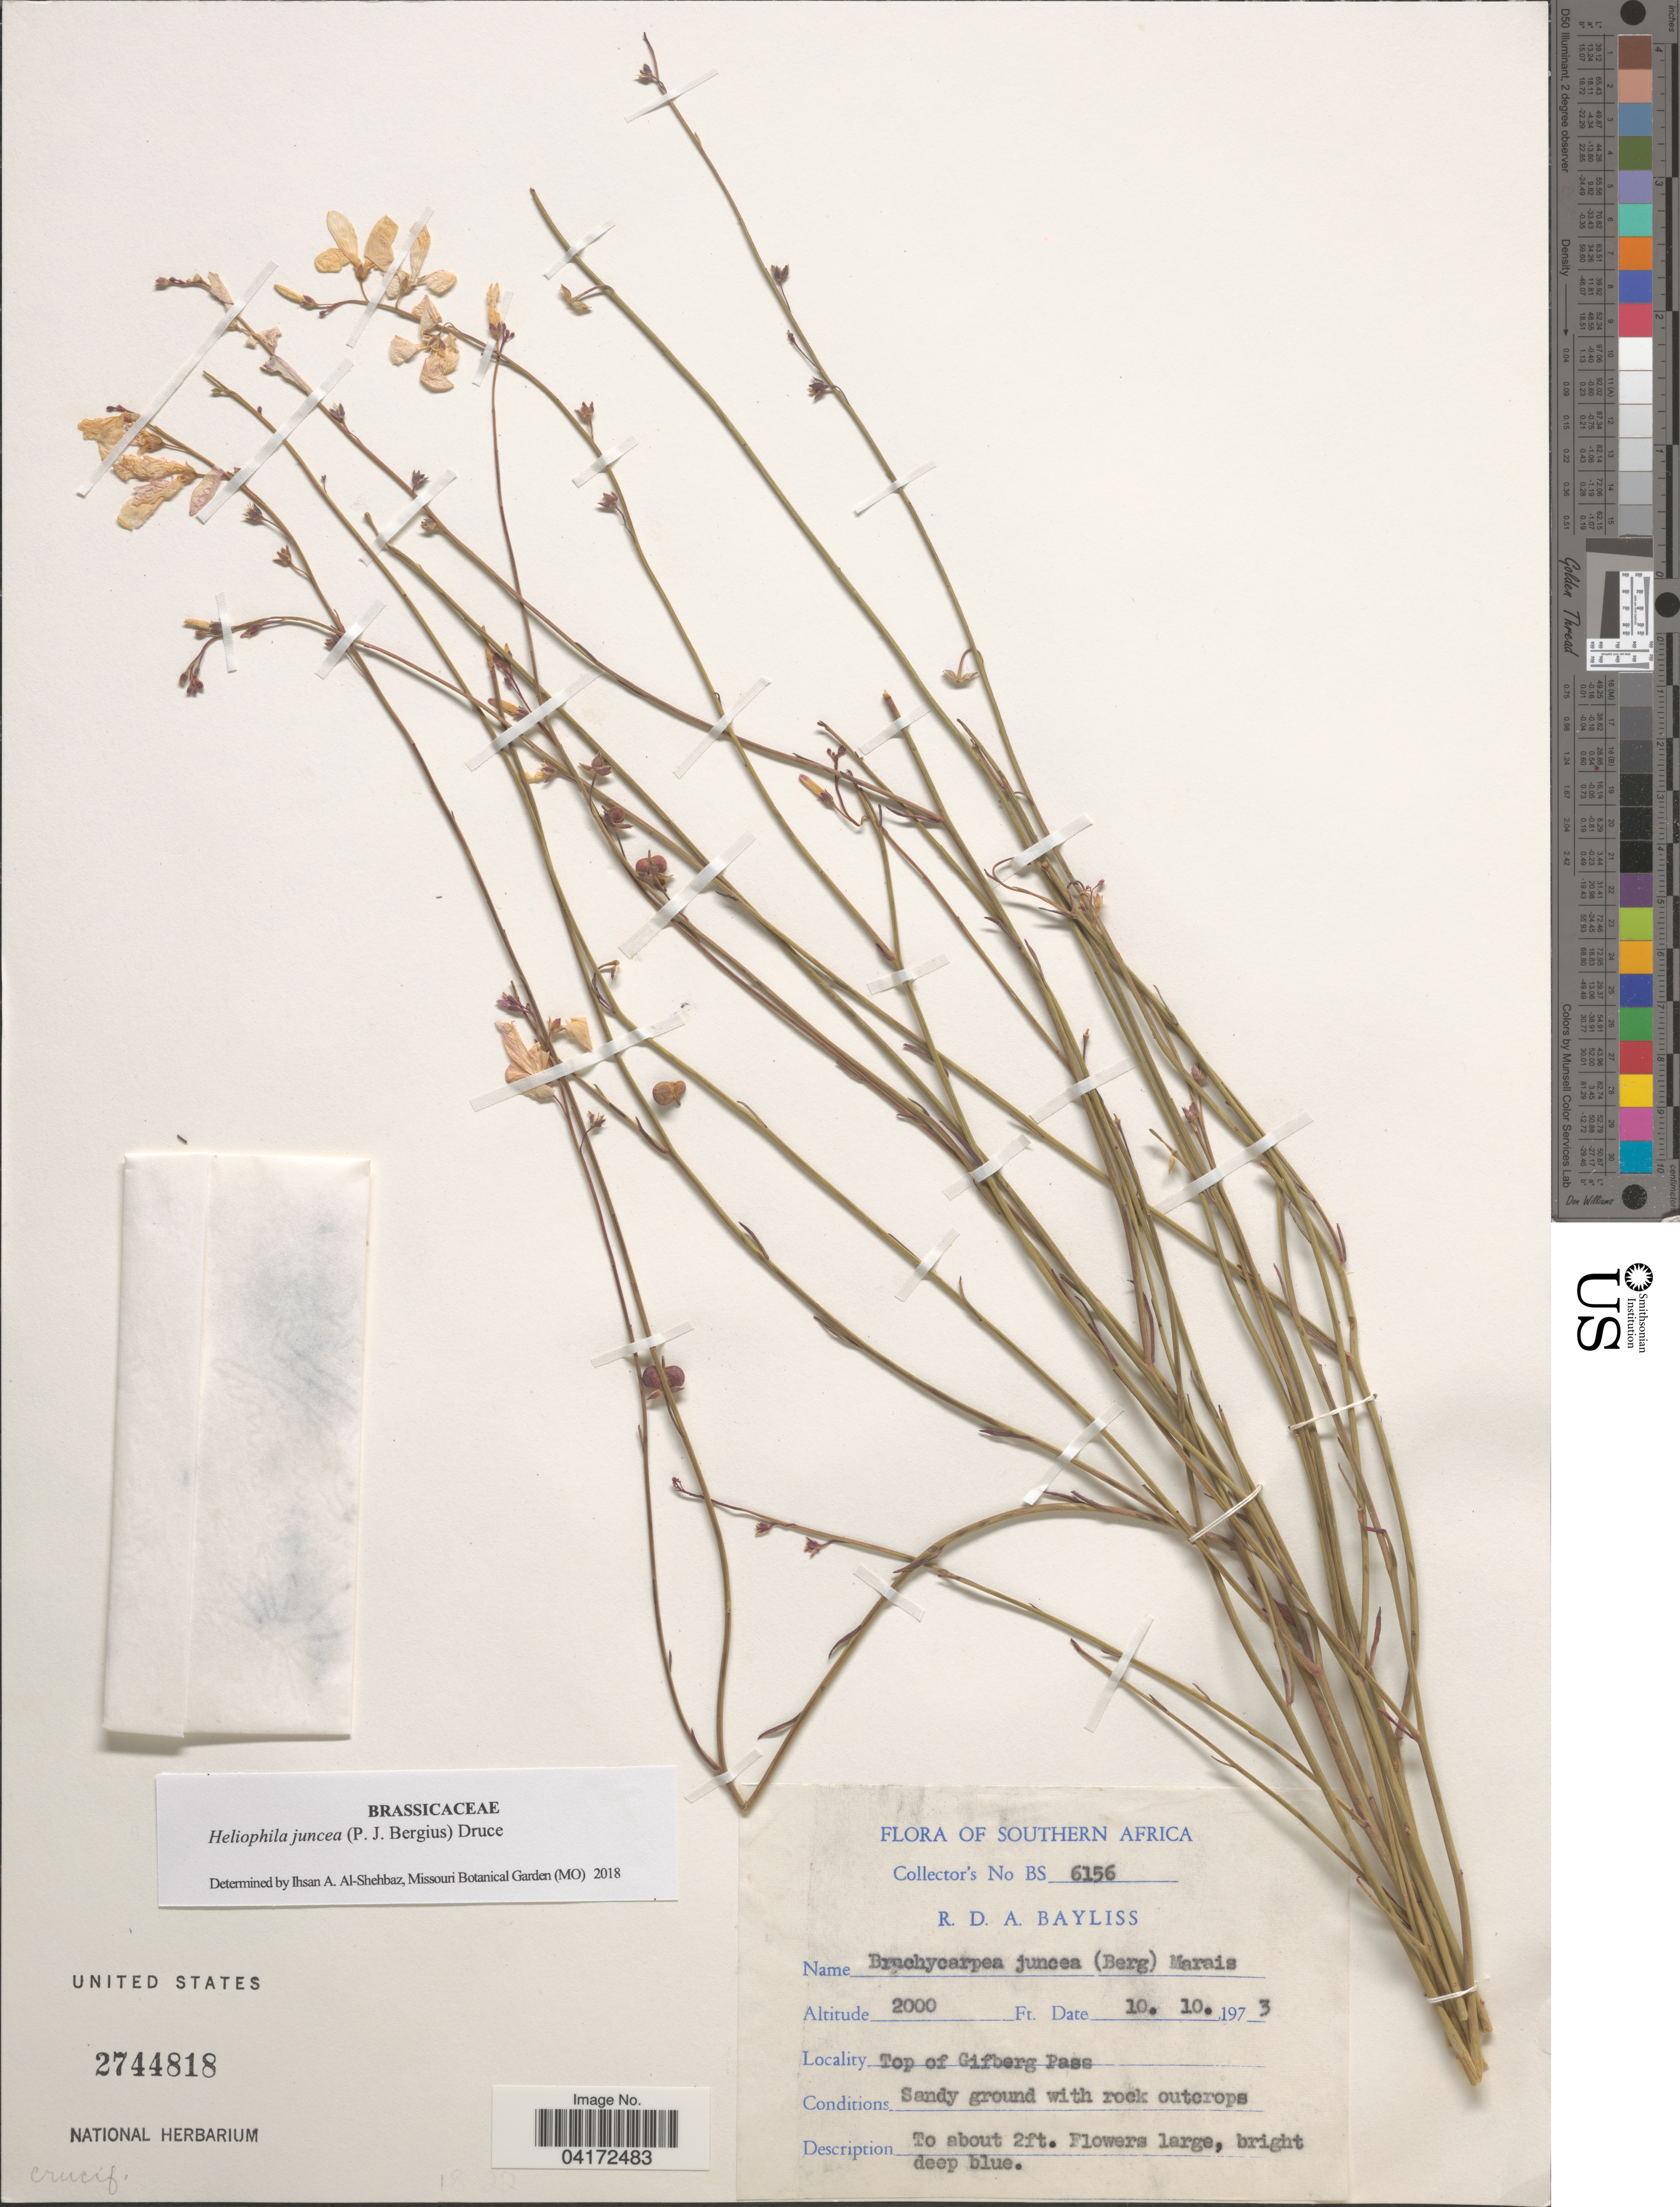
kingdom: Plantae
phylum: Tracheophyta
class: Magnoliopsida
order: Brassicales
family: Brassicaceae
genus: Heliophila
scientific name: Heliophila juncea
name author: (P.J. Bergius) Druce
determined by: Al-Shehbaz, I. A., (MO), Missouri Botanical Garden (UNITED STATES)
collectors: R. Bayliss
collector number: BS6156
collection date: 1973-10-10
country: South Africa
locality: Southern Africa. Top of Gifberg Pass.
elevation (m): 610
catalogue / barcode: US 2744818